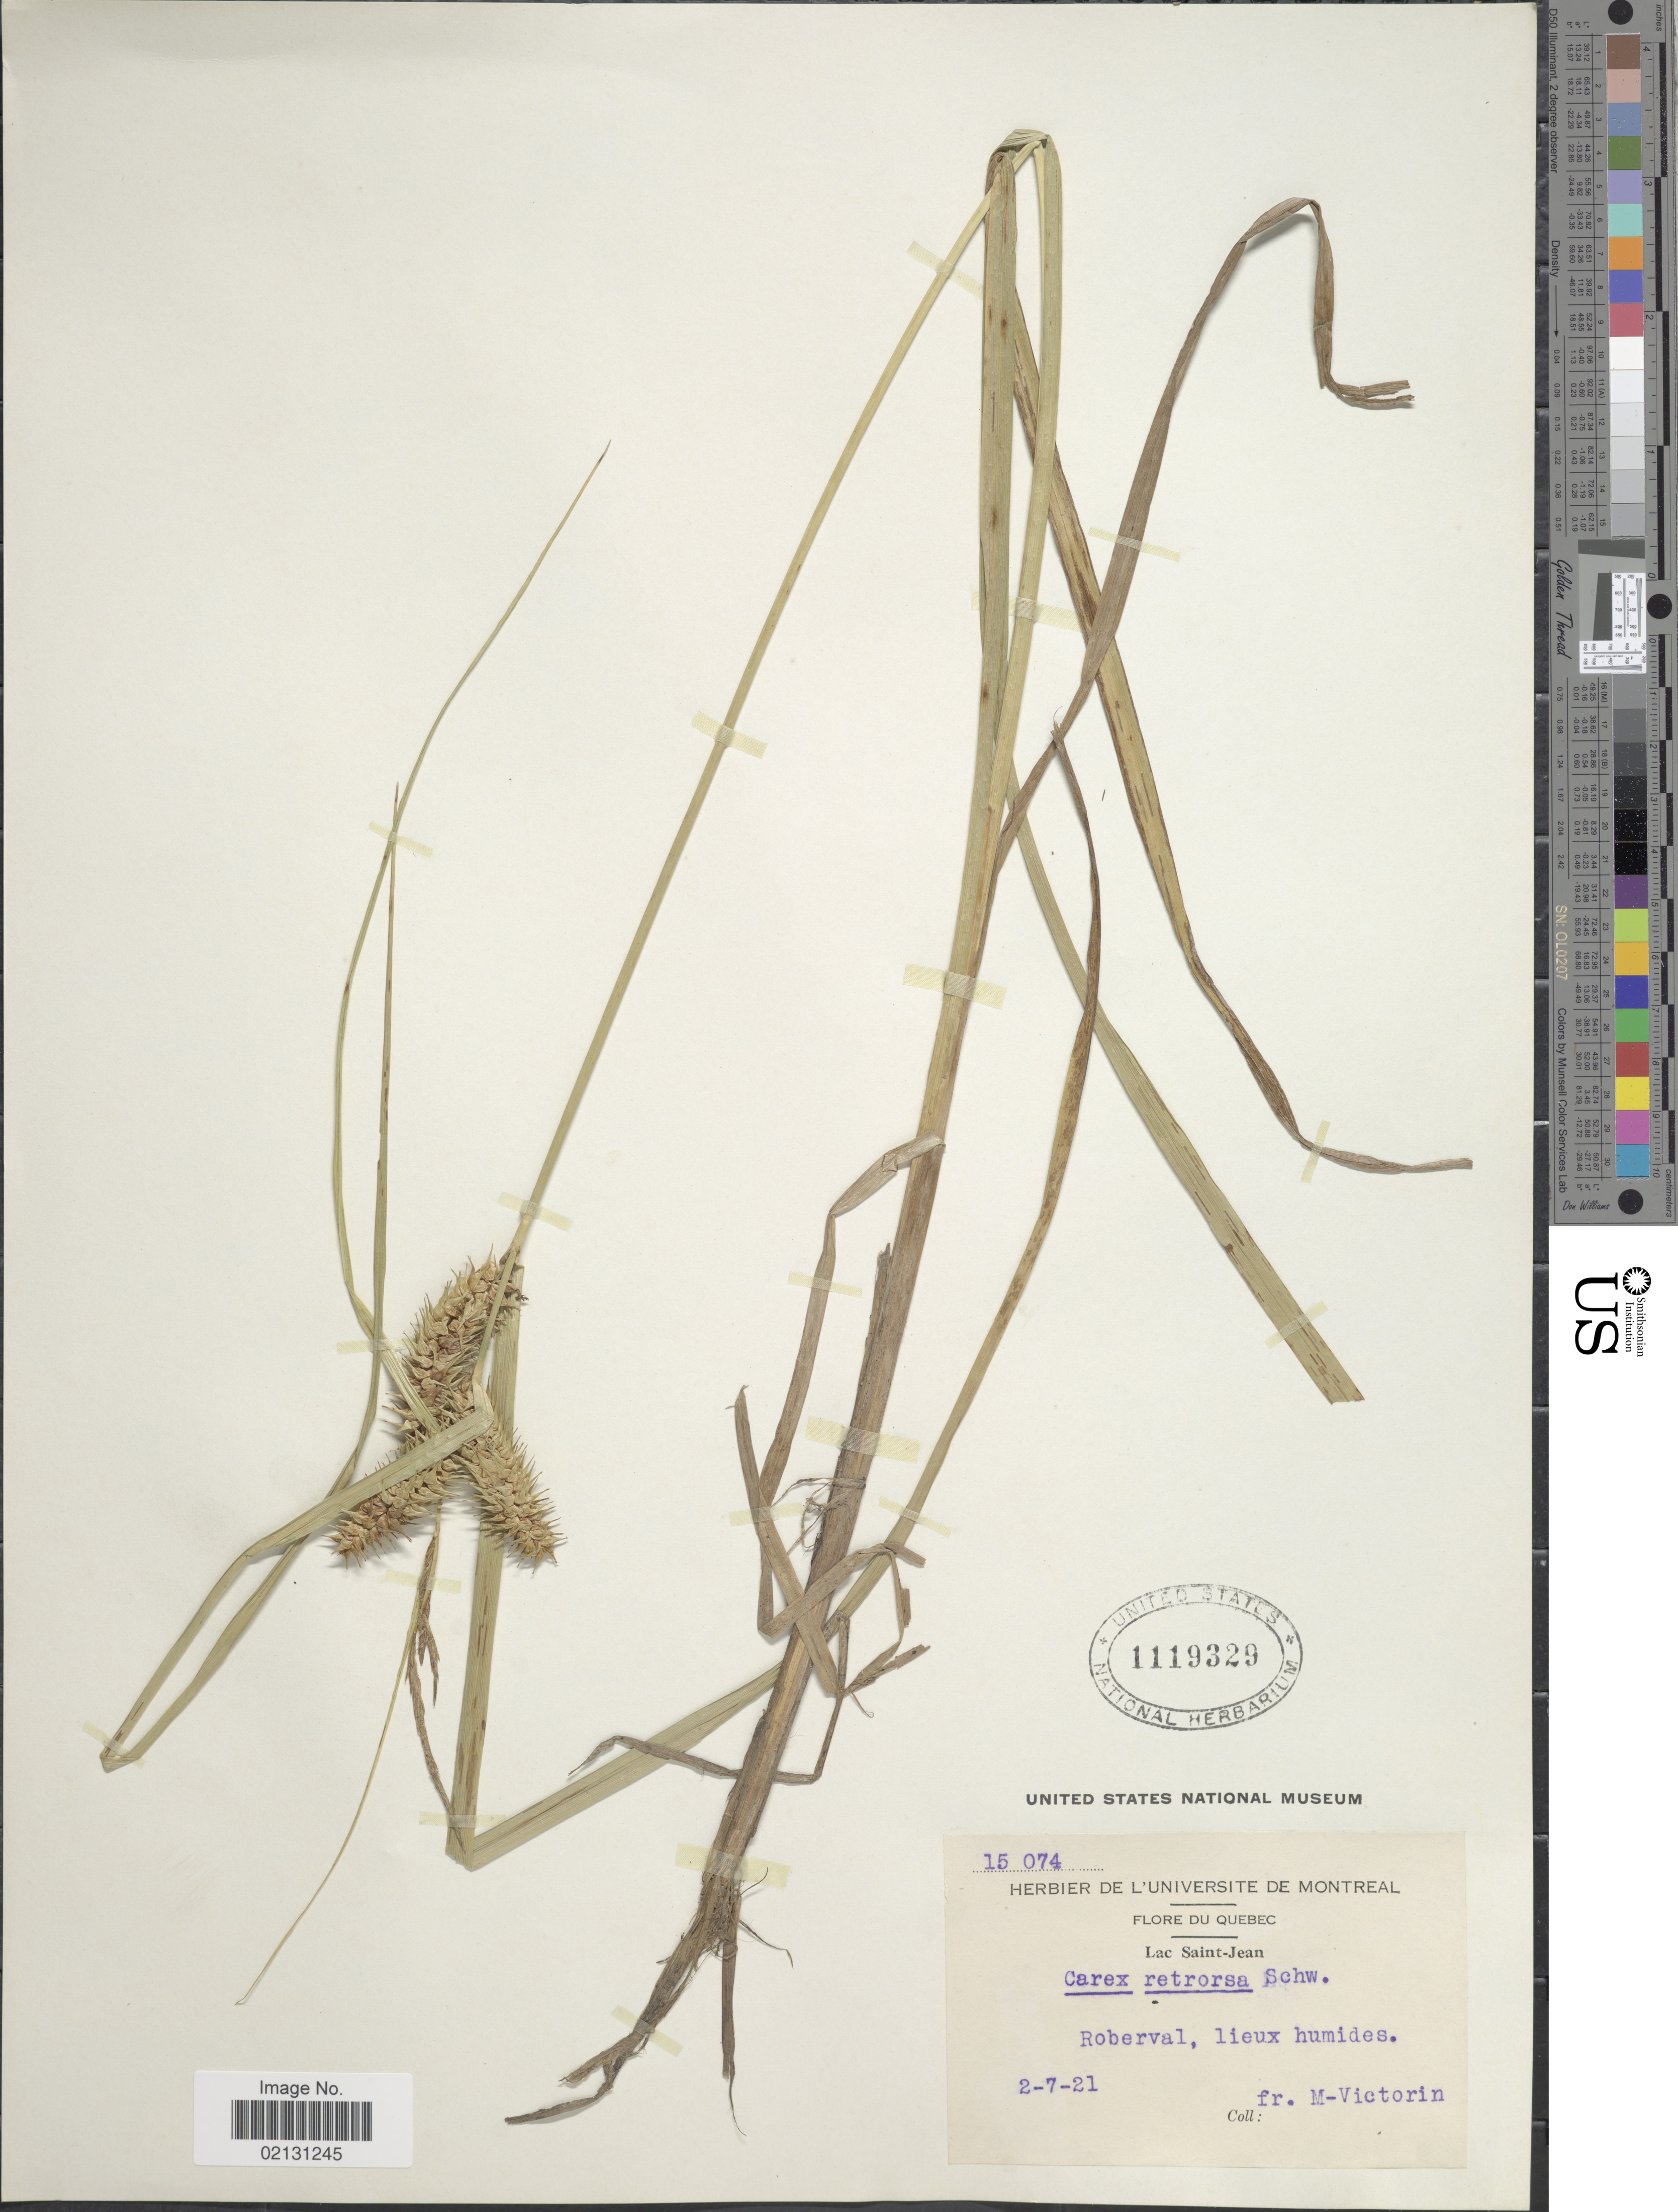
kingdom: Plantae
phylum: Tracheophyta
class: Liliopsida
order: Poales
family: Cyperaceae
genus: Carex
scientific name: Carex retrorsa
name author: Schwein.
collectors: Fr. Marie-Victorin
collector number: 15074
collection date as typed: Transcribed d/m/y: 2/7/21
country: Canada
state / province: Quebec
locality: Lac Saint-Jean, Roberval, lieux humides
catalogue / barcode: US 1119329